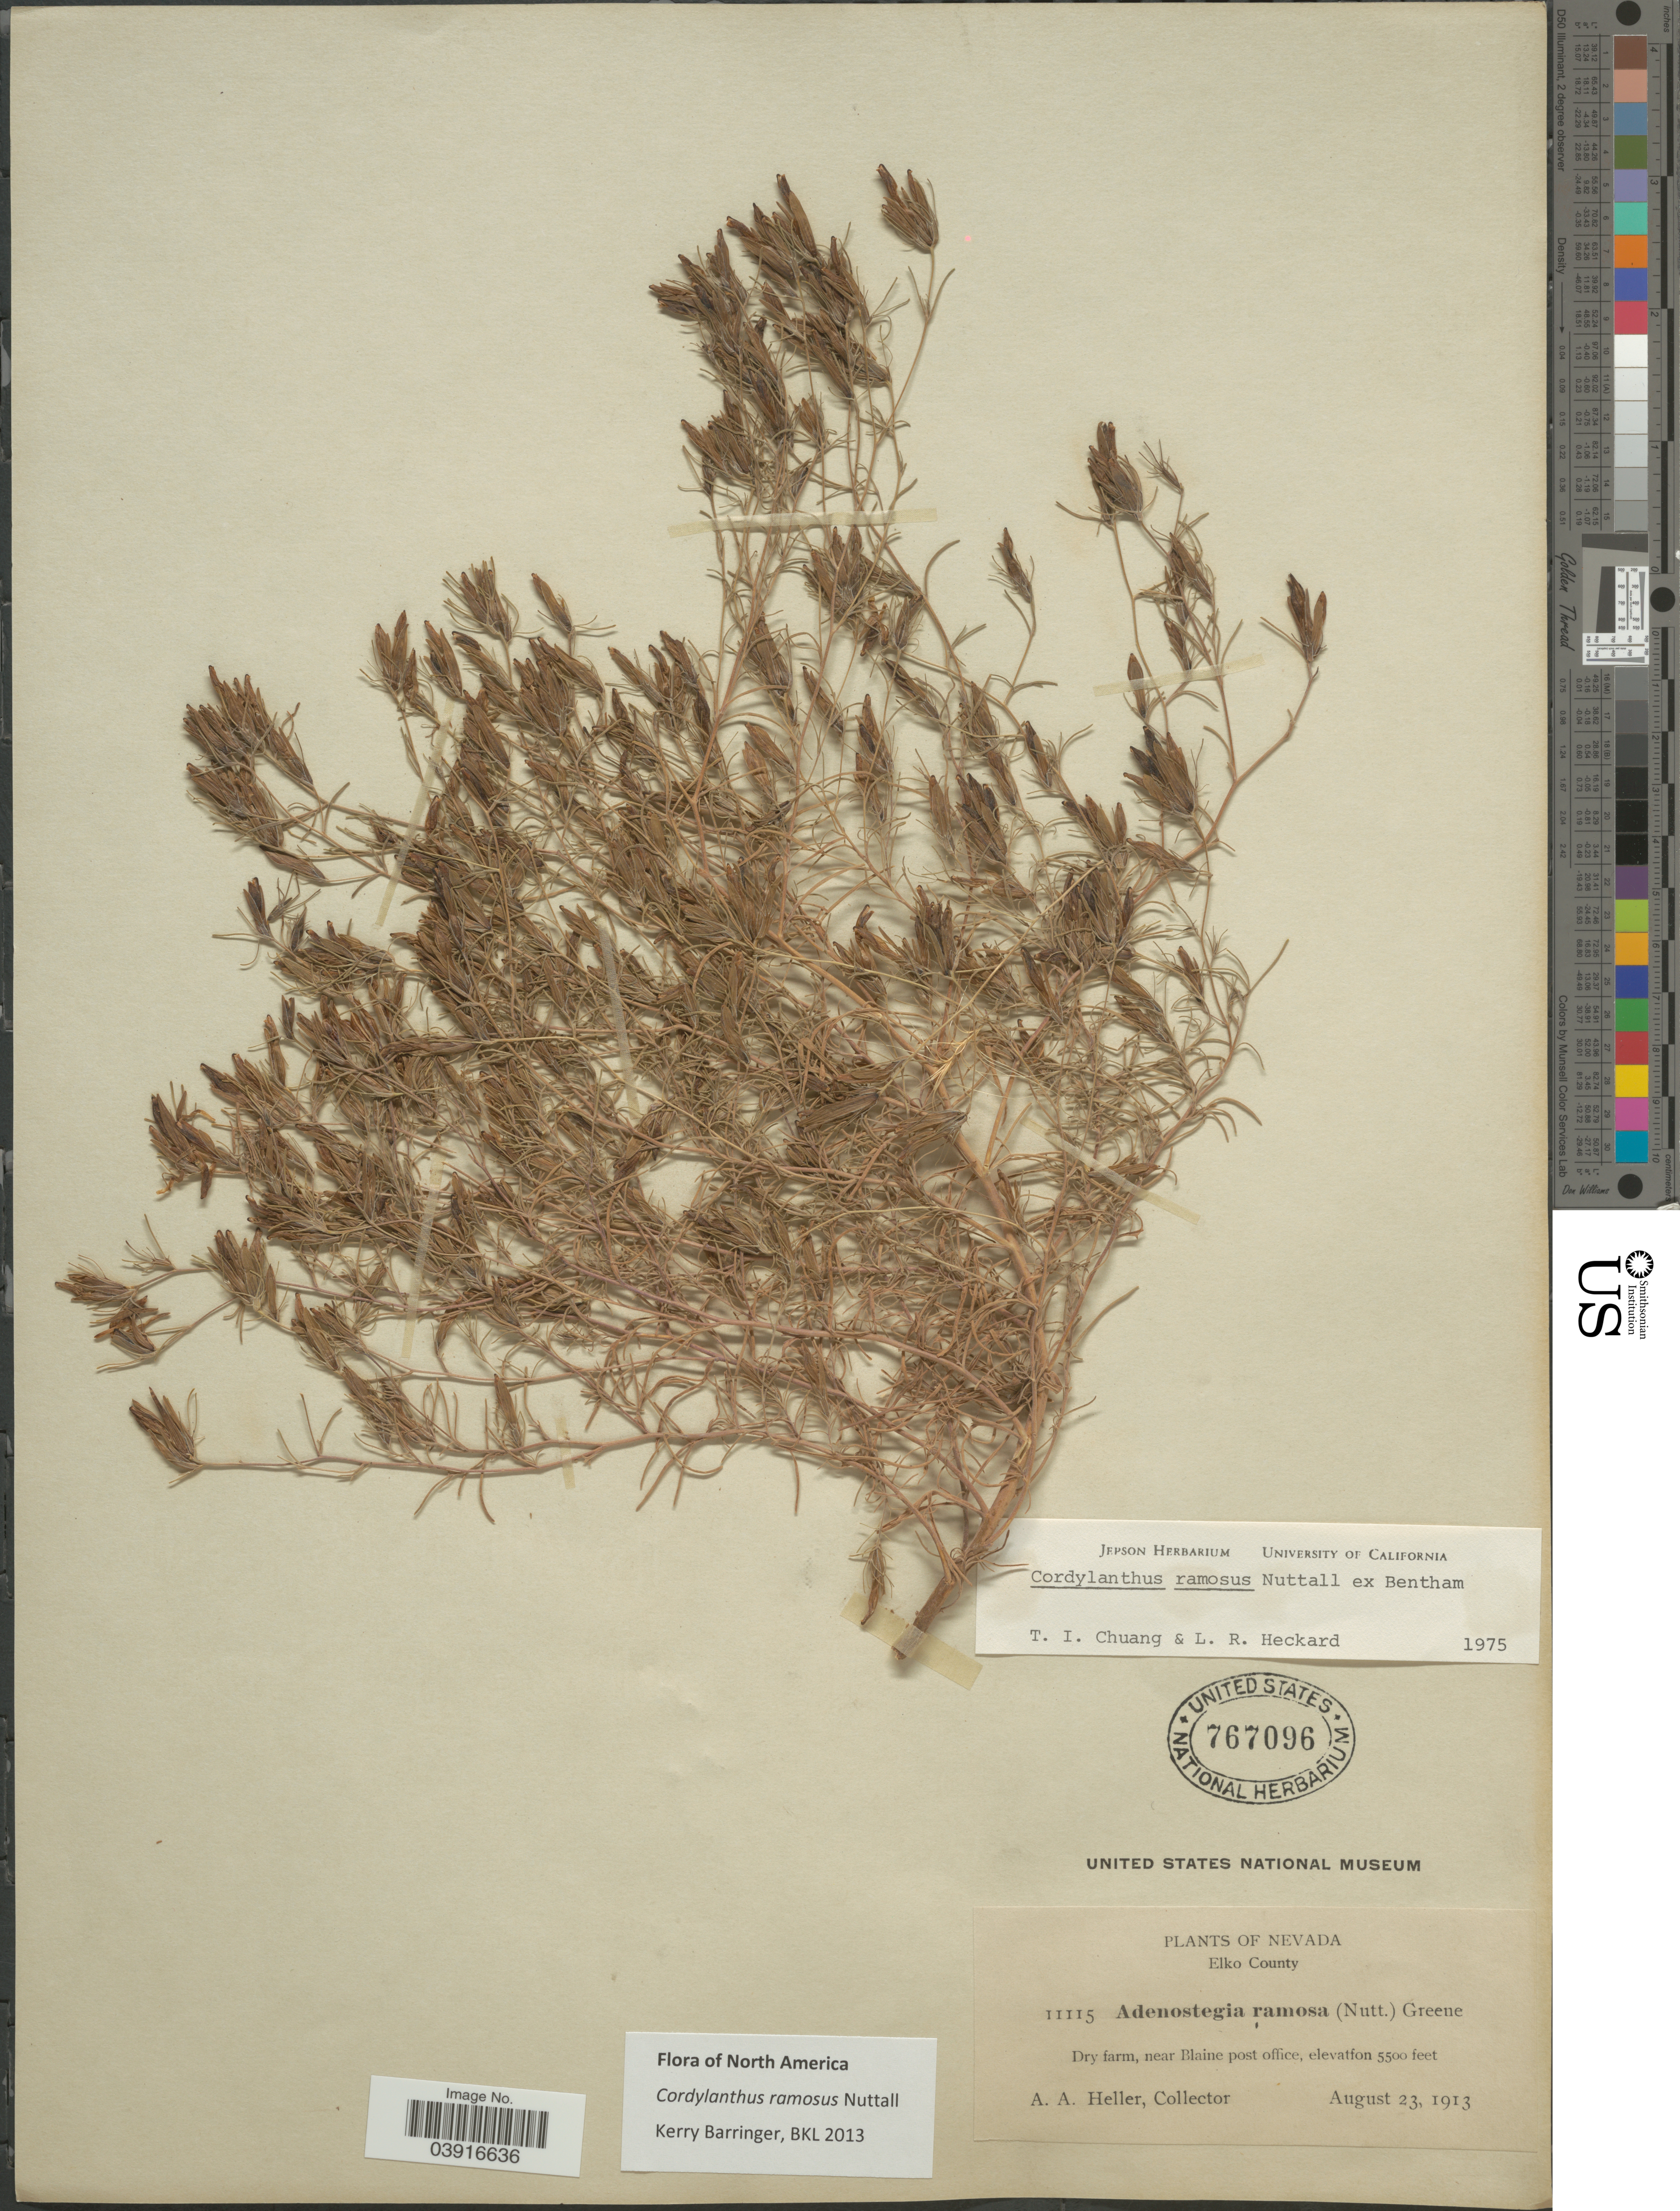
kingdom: Plantae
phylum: Tracheophyta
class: Magnoliopsida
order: Lamiales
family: Orobanchaceae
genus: Cordylanthus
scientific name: Cordylanthus ramosus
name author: Nutt. ex Benth.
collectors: A. A. Heller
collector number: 11115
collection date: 1913-08-23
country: United States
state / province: Nevada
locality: Elko County. Dry farm, near Blaine post office.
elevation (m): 1676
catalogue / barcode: US 767096